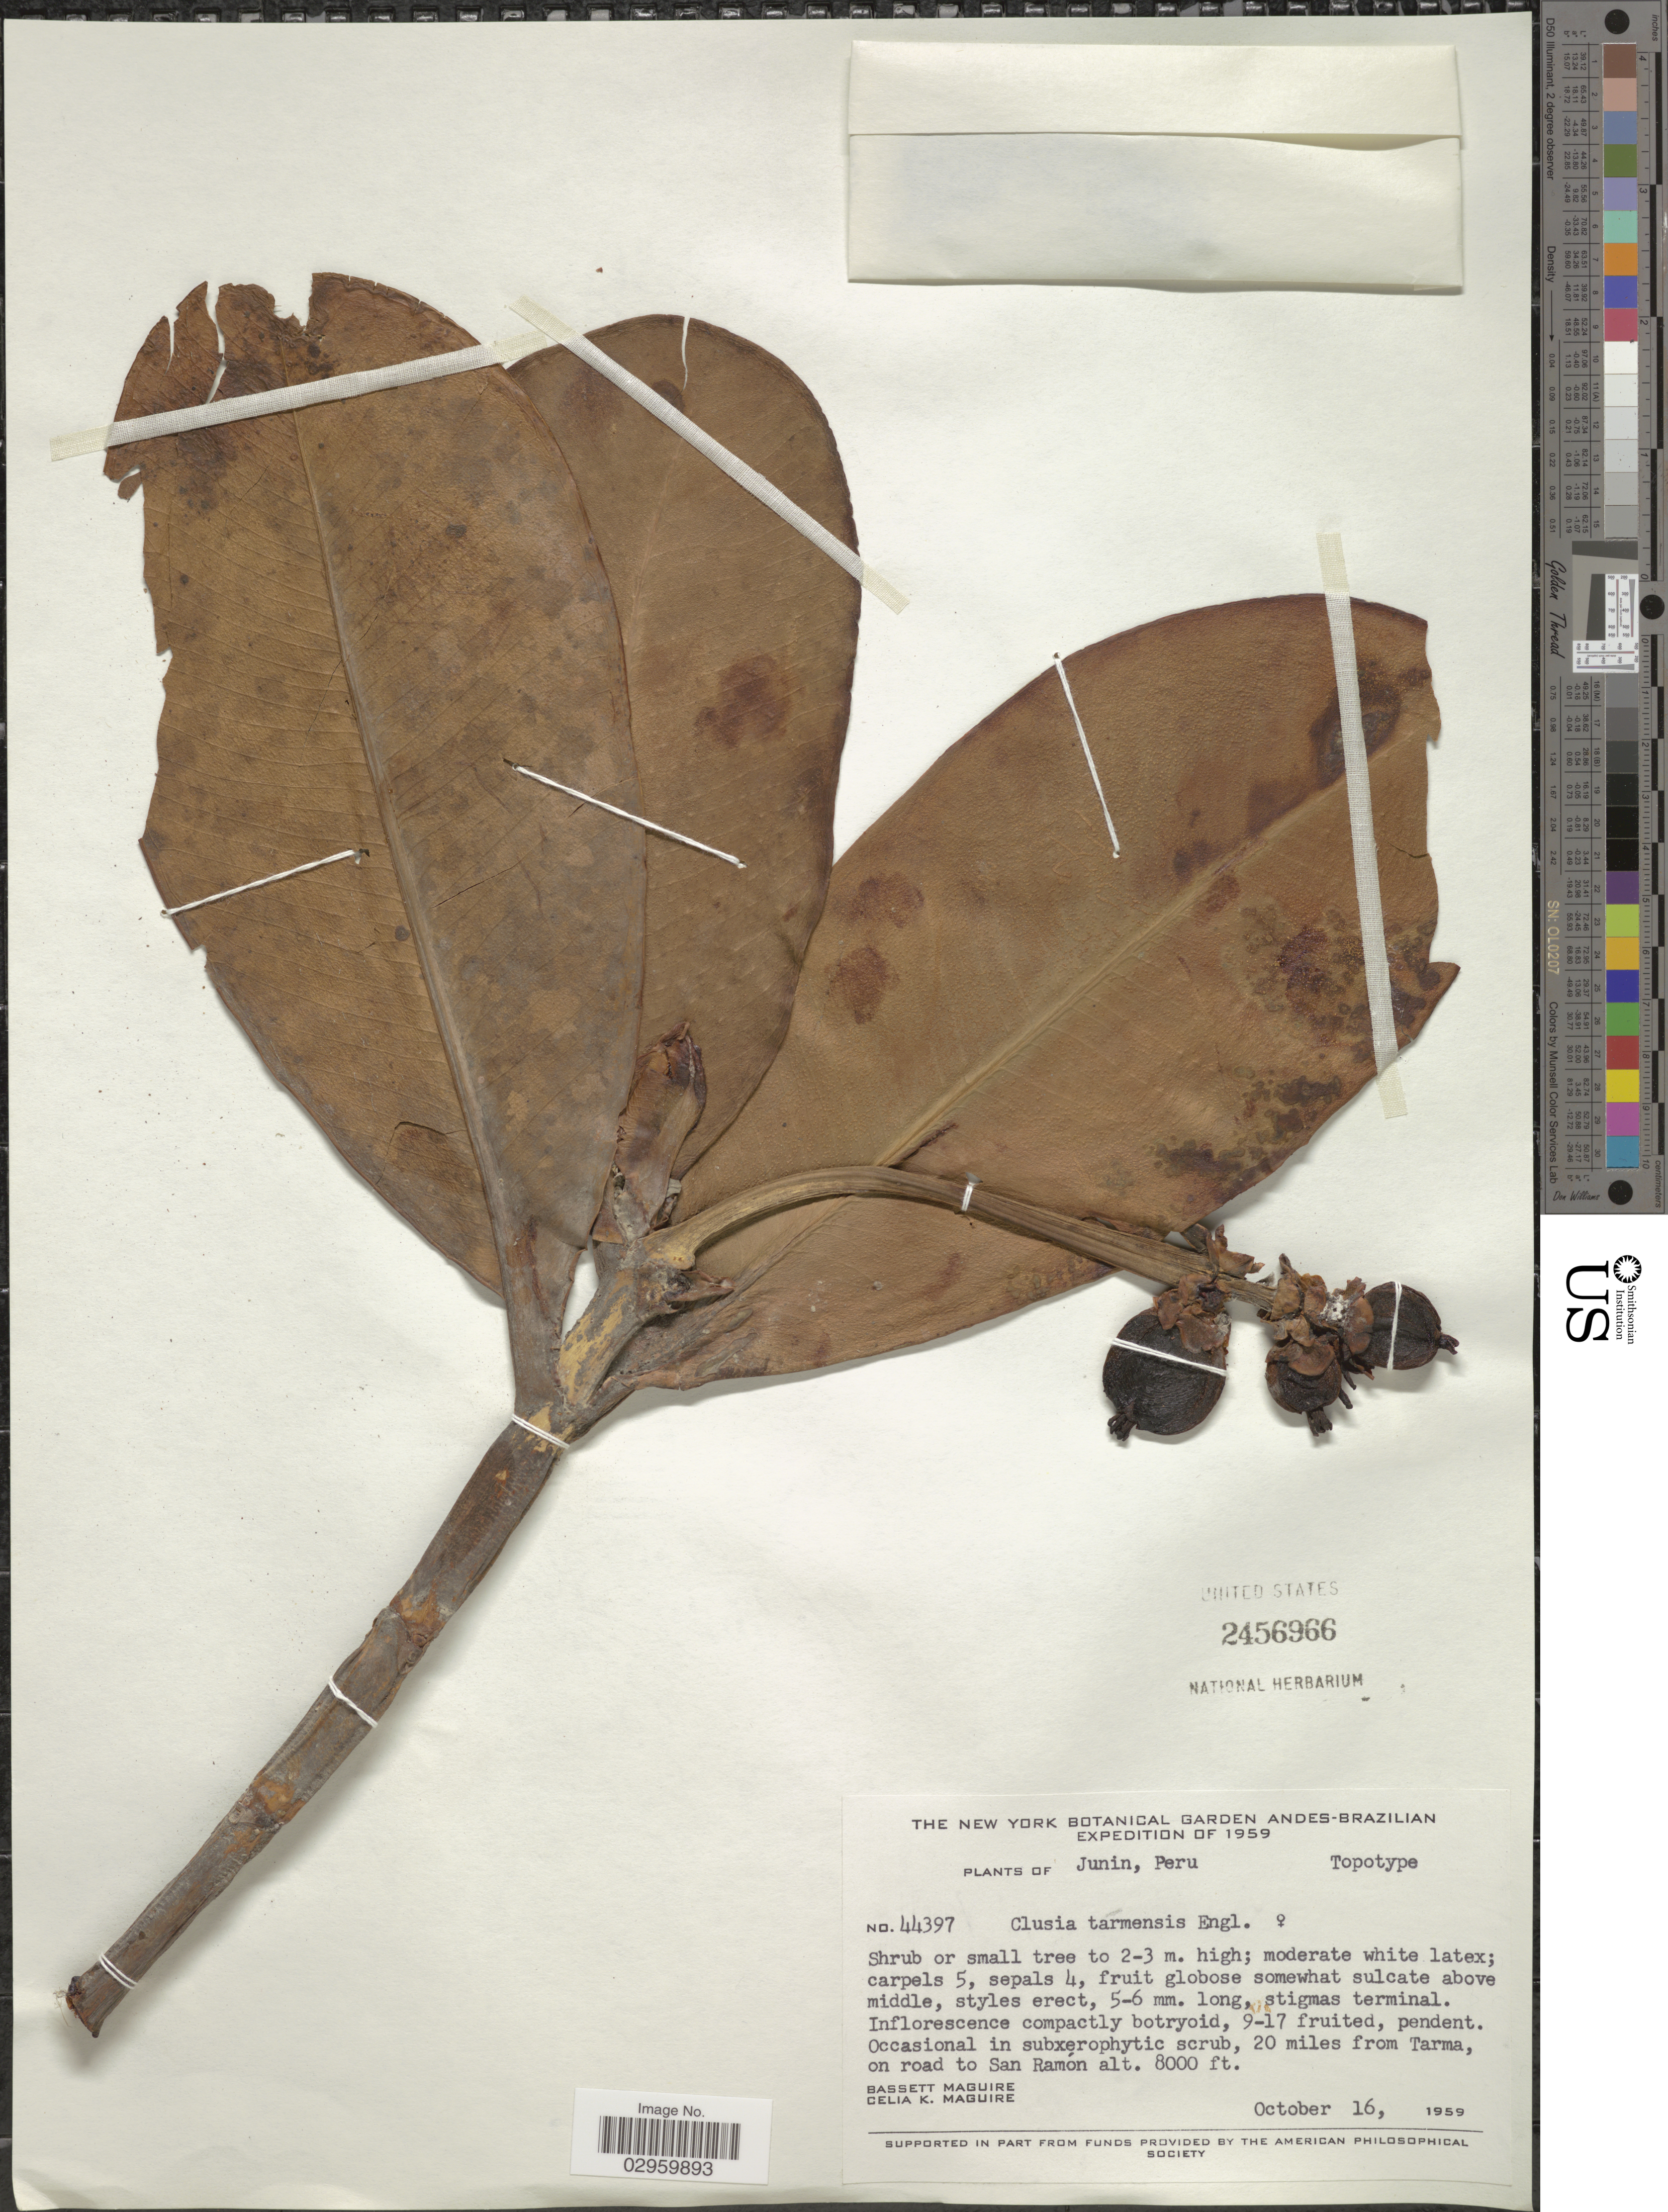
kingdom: Plantae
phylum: Tracheophyta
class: Magnoliopsida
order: Malpighiales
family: Clusiaceae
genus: Clusia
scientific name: Clusia tarmensis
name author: Engl.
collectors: B. Maguire & C. K. Maguire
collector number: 44397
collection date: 1959-10-16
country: Peru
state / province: Junín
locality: Andes-Brazilian, 20 miles from Tarma, on road to San Ramón.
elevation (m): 2438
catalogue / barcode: US 2456966